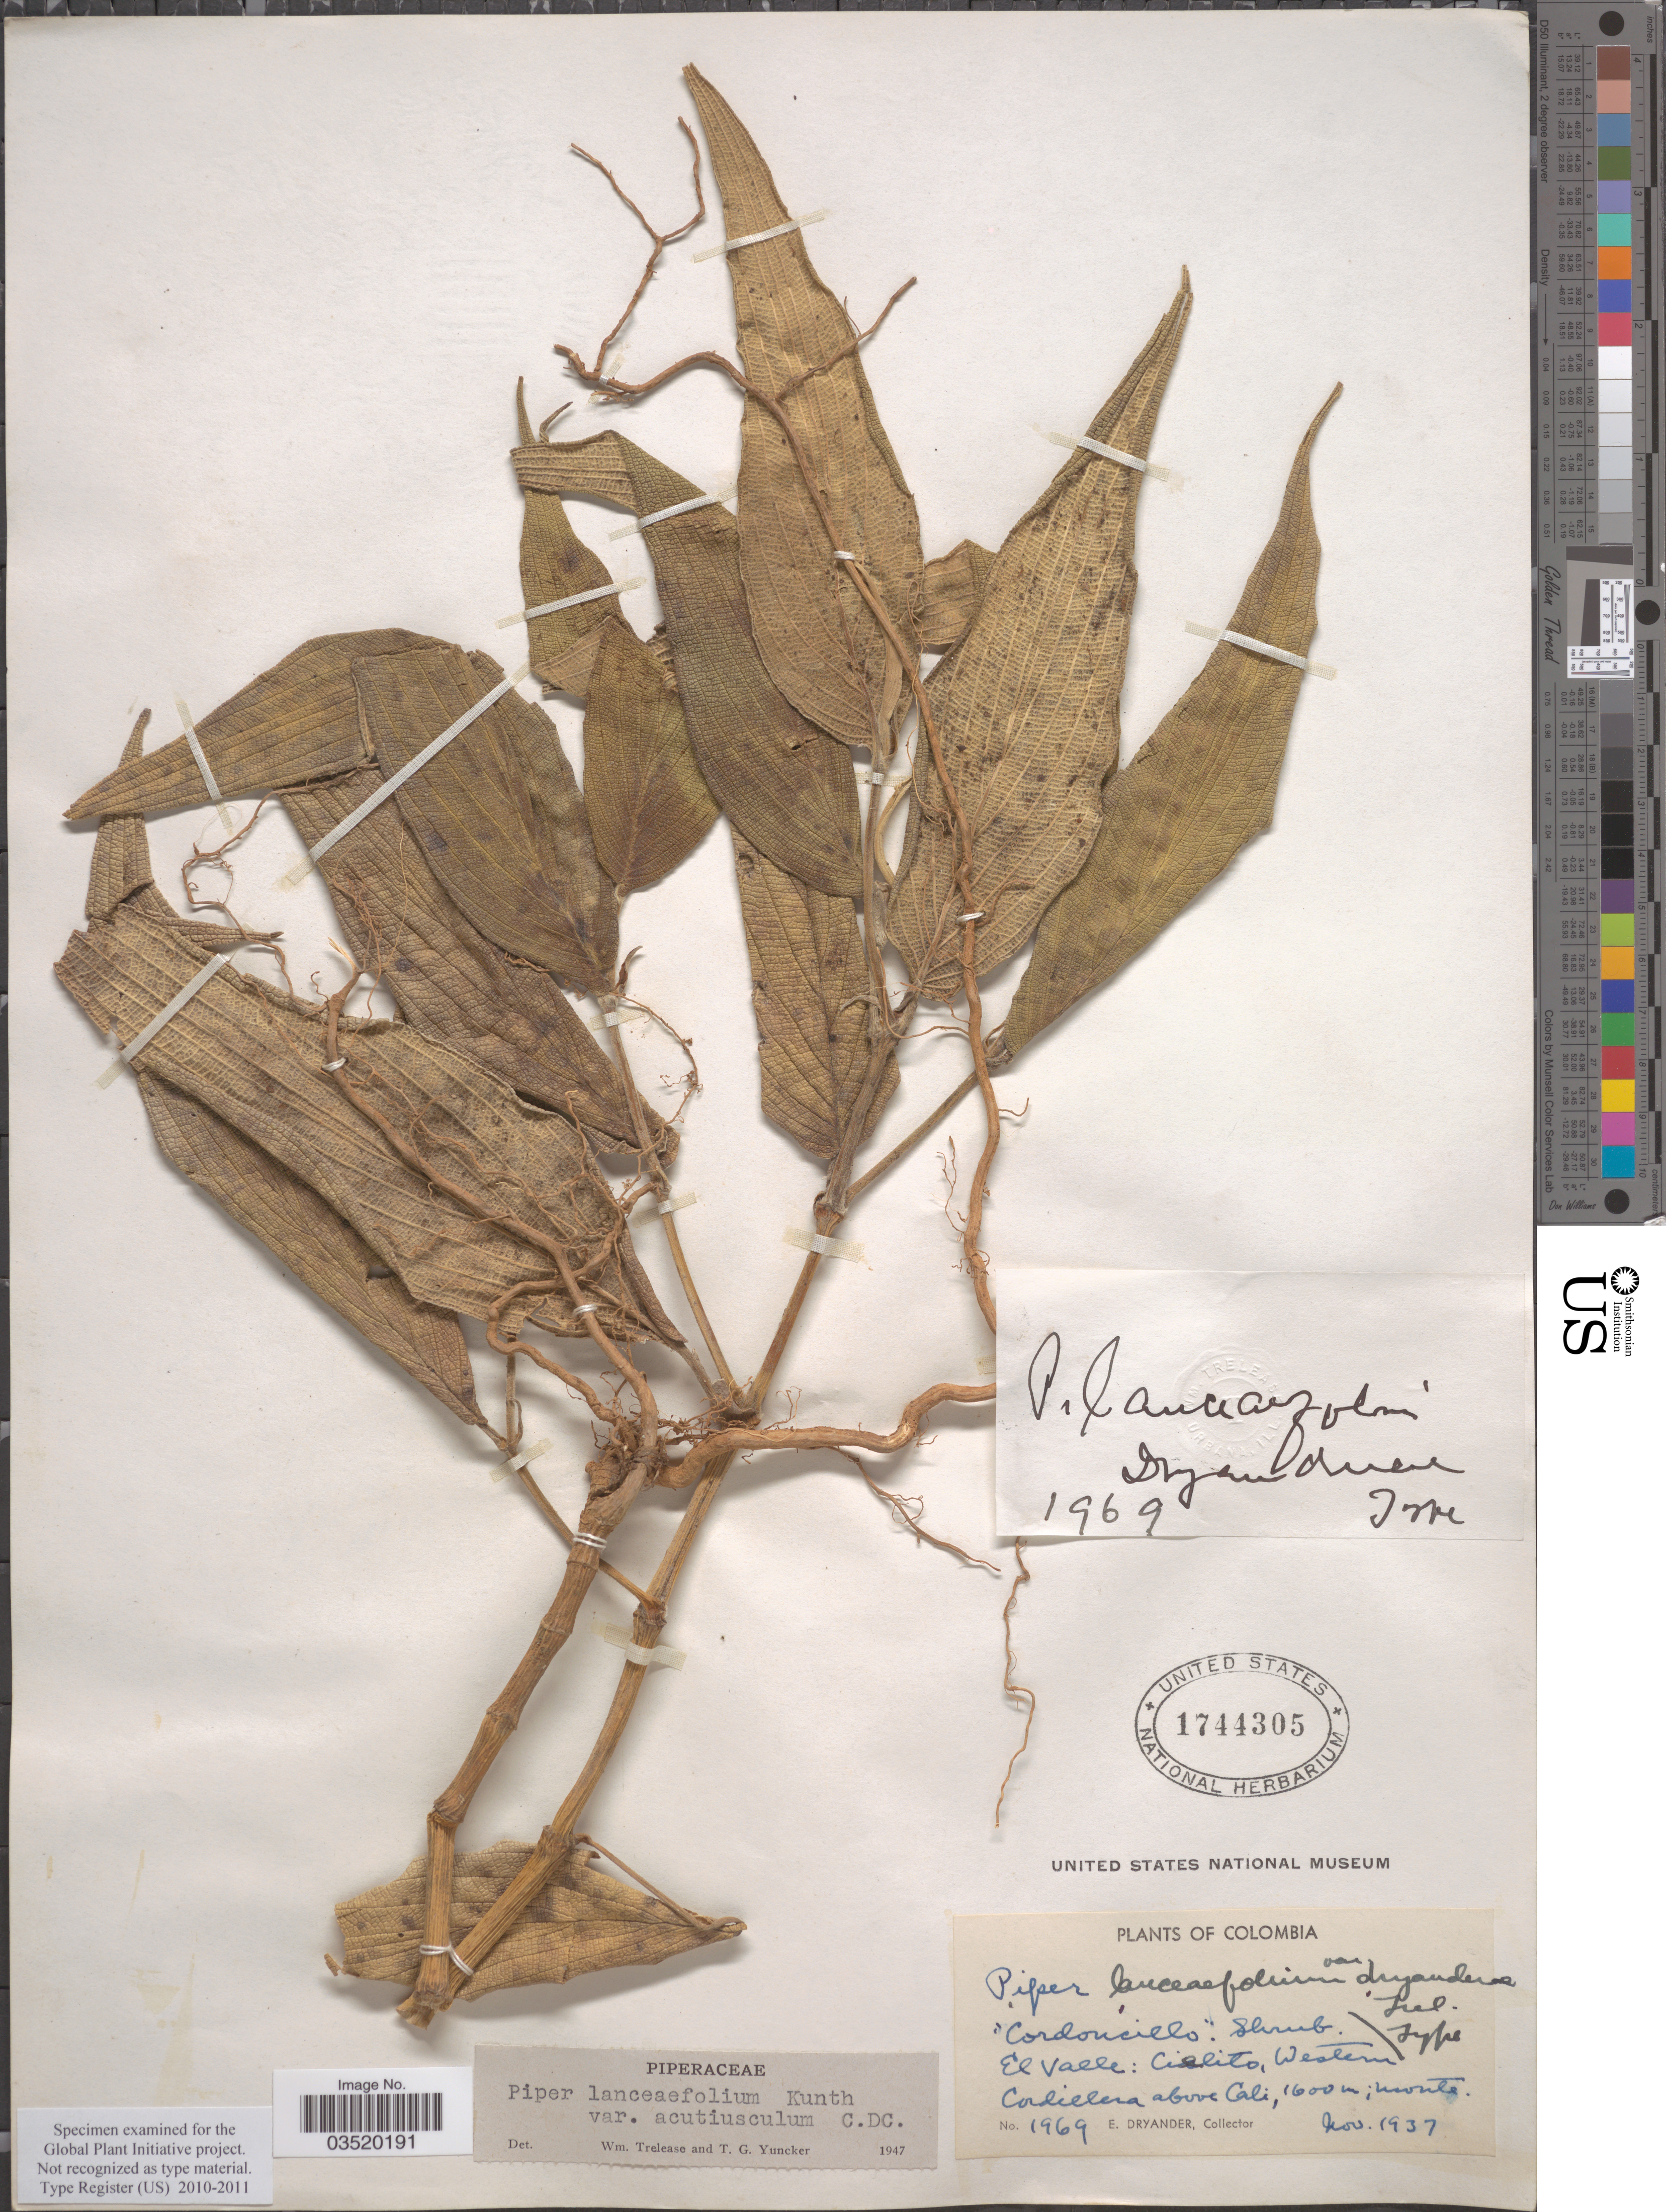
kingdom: Plantae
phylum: Tracheophyta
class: Magnoliopsida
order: Piperales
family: Piperaceae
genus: Piper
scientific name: Piper lanceifolium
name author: Kunth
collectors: E. Dryander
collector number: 1969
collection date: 1937-11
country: Colombia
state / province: Valle del Cauca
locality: El Valle: Cielito, Western Cordillera above Cali.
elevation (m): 1600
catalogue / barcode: US 1744305